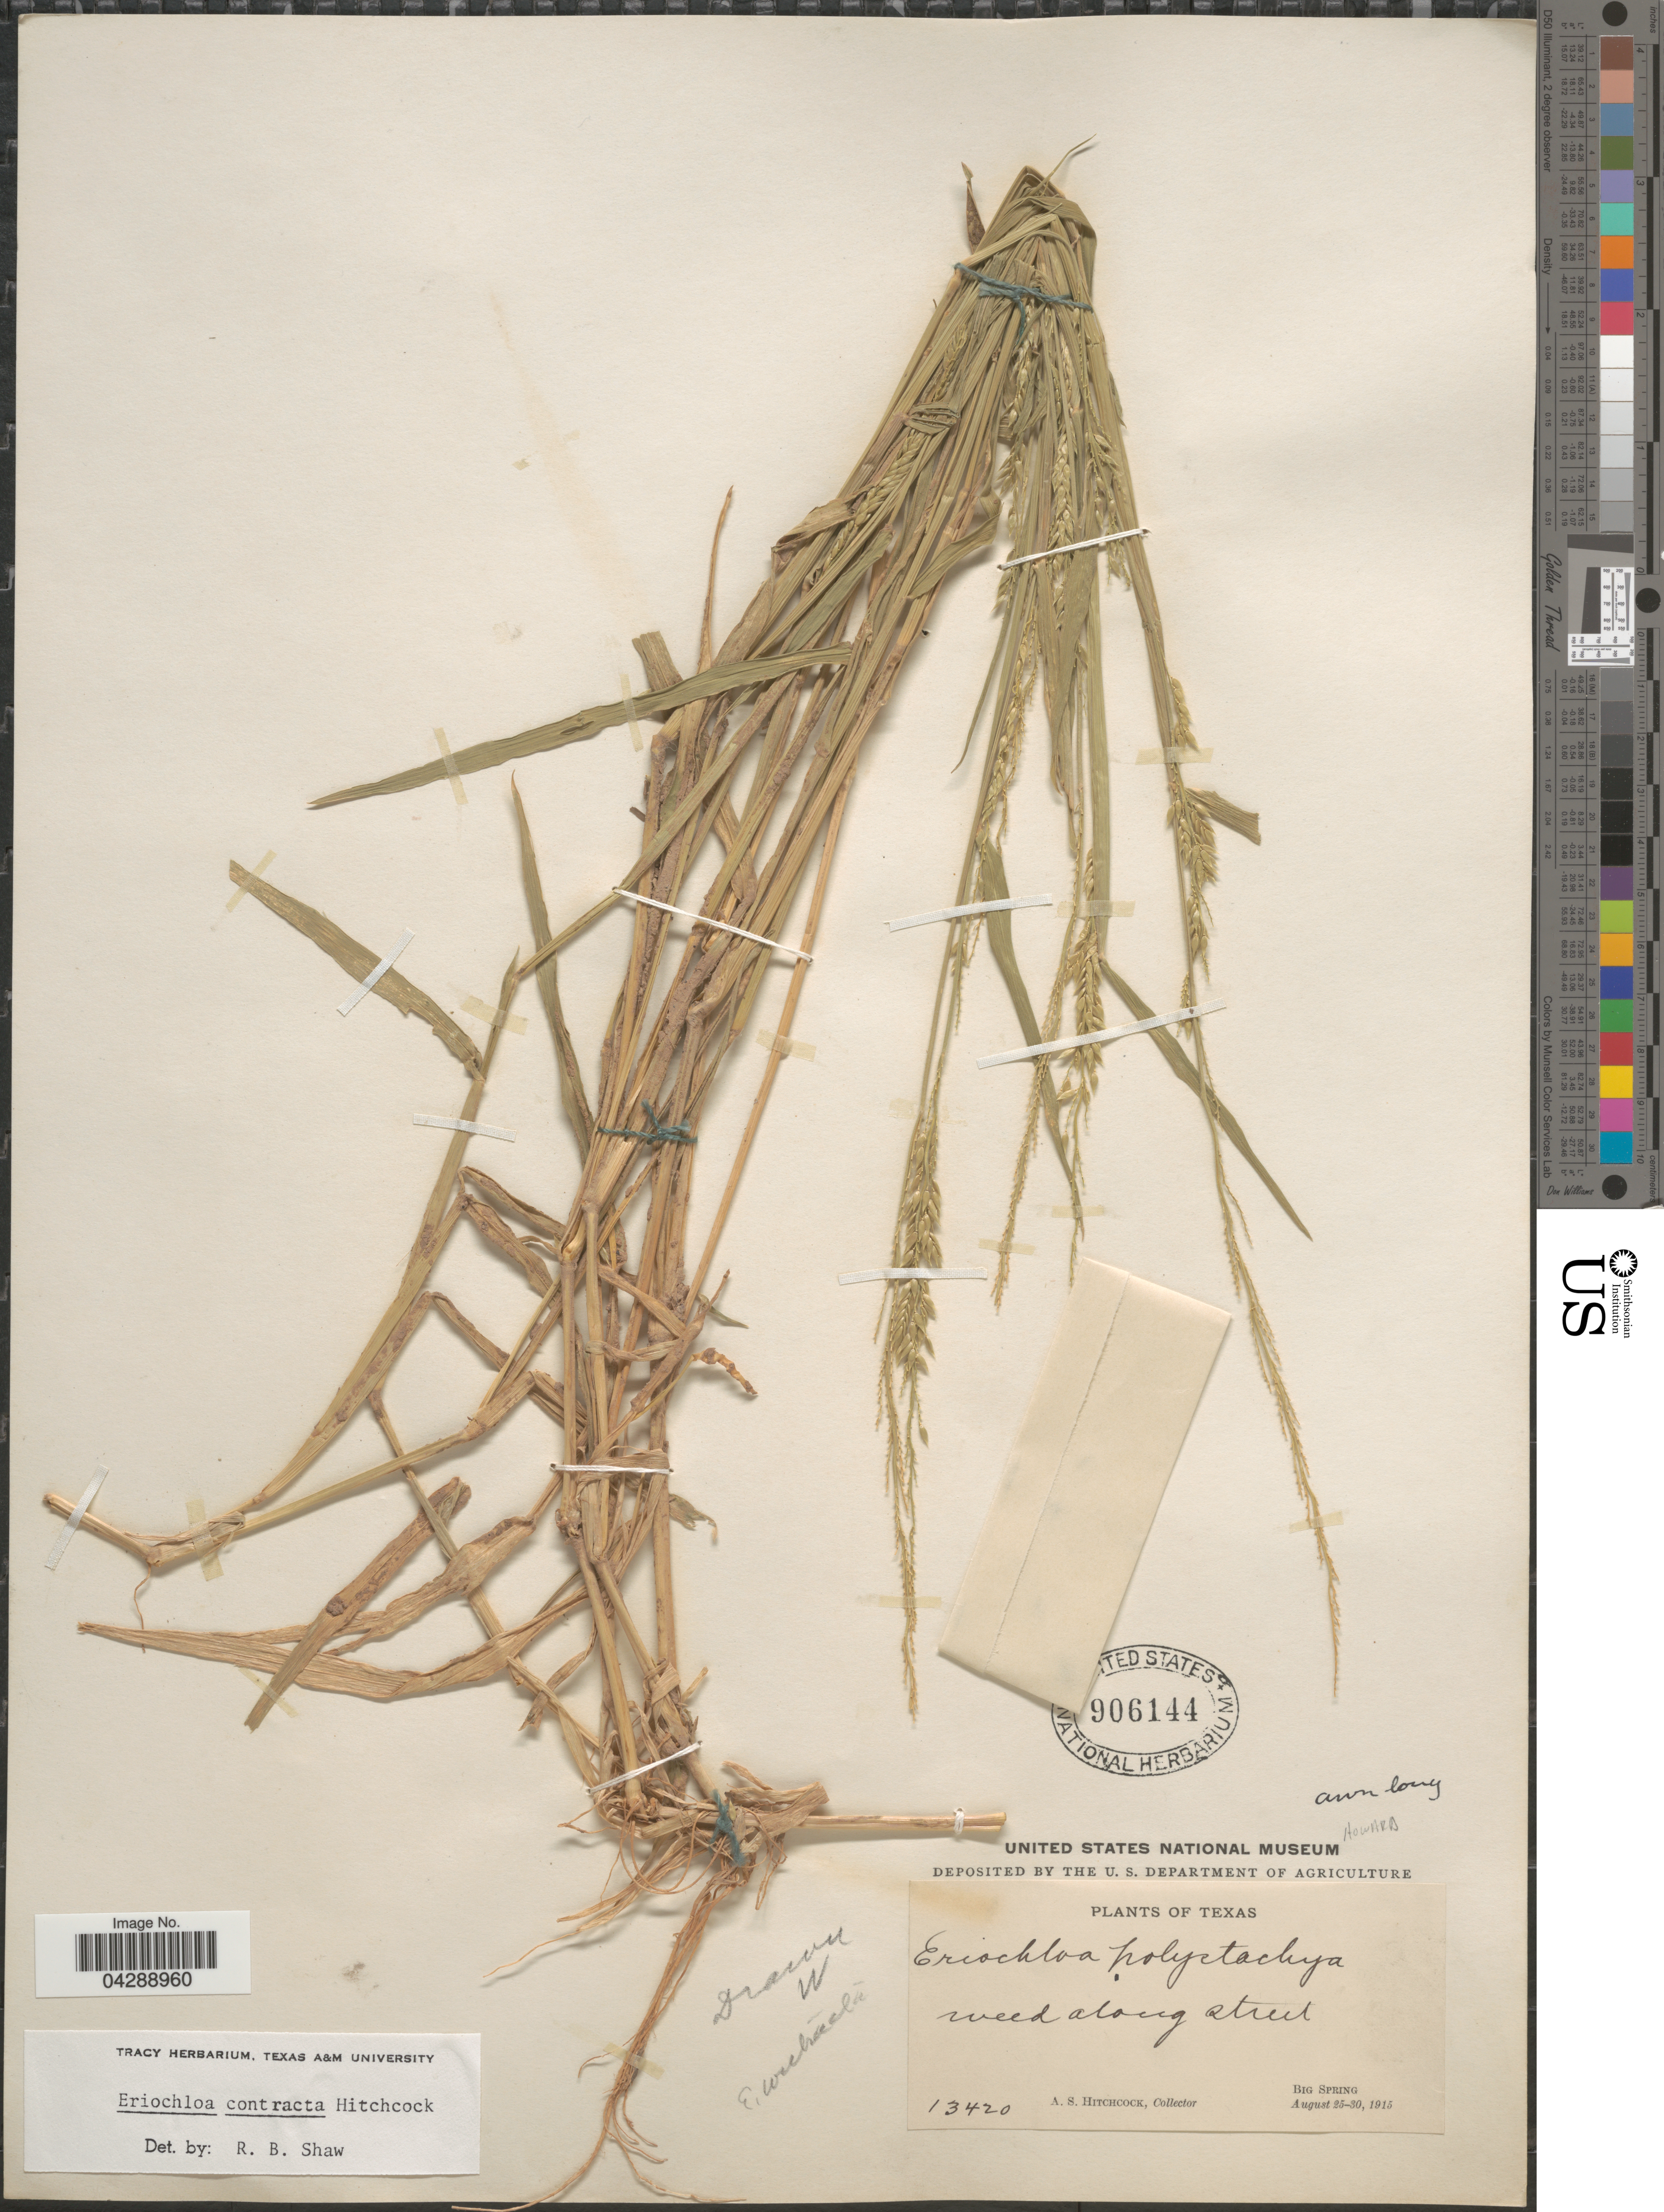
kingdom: Plantae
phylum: Tracheophyta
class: Liliopsida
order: Poales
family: Poaceae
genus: Eriochloa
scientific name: Eriochloa contracta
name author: Hitchc.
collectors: A. S. Hitchcock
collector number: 13420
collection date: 1915-08-25/1915-08-30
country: United States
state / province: Texas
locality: Big Spring.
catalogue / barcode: US 906144